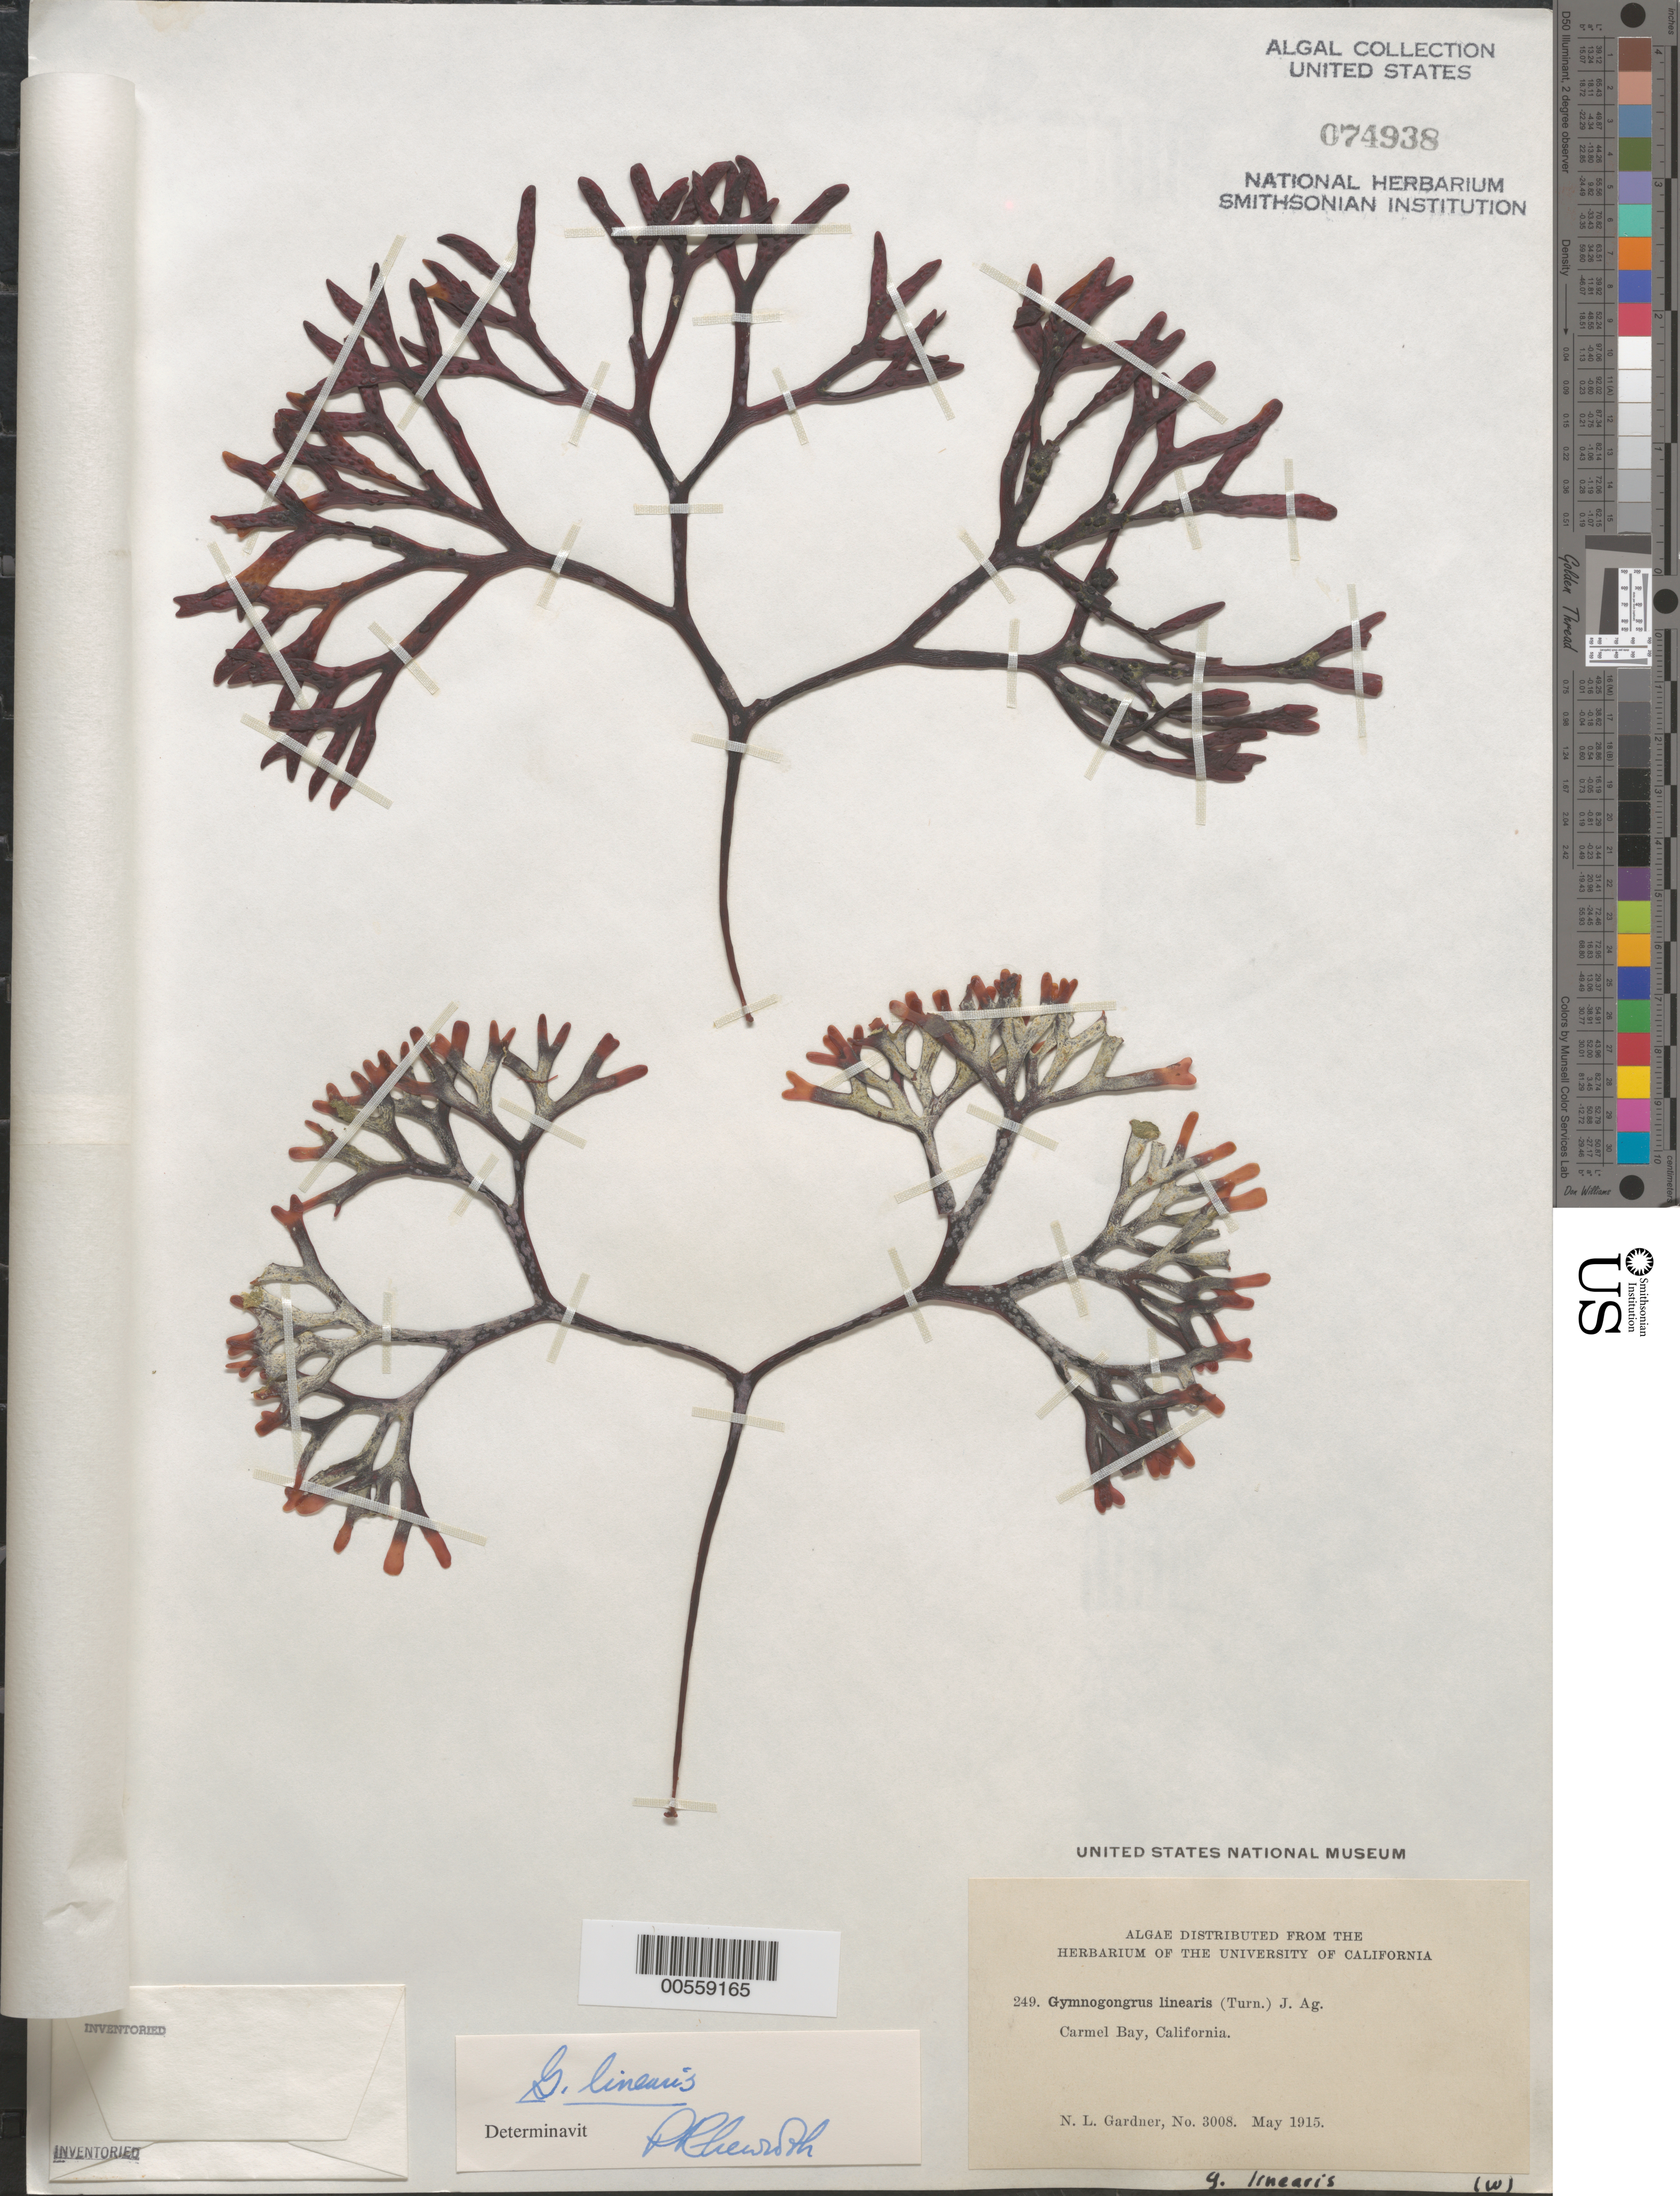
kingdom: Plantae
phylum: Rhodophyta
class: Florideophyceae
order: Gigartinales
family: Phyllophoraceae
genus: Ahnfeltiopsis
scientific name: Ahnfeltiopsis linearis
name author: (C. Agardh) P.C. Silva & DeCew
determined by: Algae name updating Project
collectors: N. Gardner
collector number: NLG 3009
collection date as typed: May 1915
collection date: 1915-05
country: United States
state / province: California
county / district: Monterey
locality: Carmel Bay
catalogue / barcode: US 74938